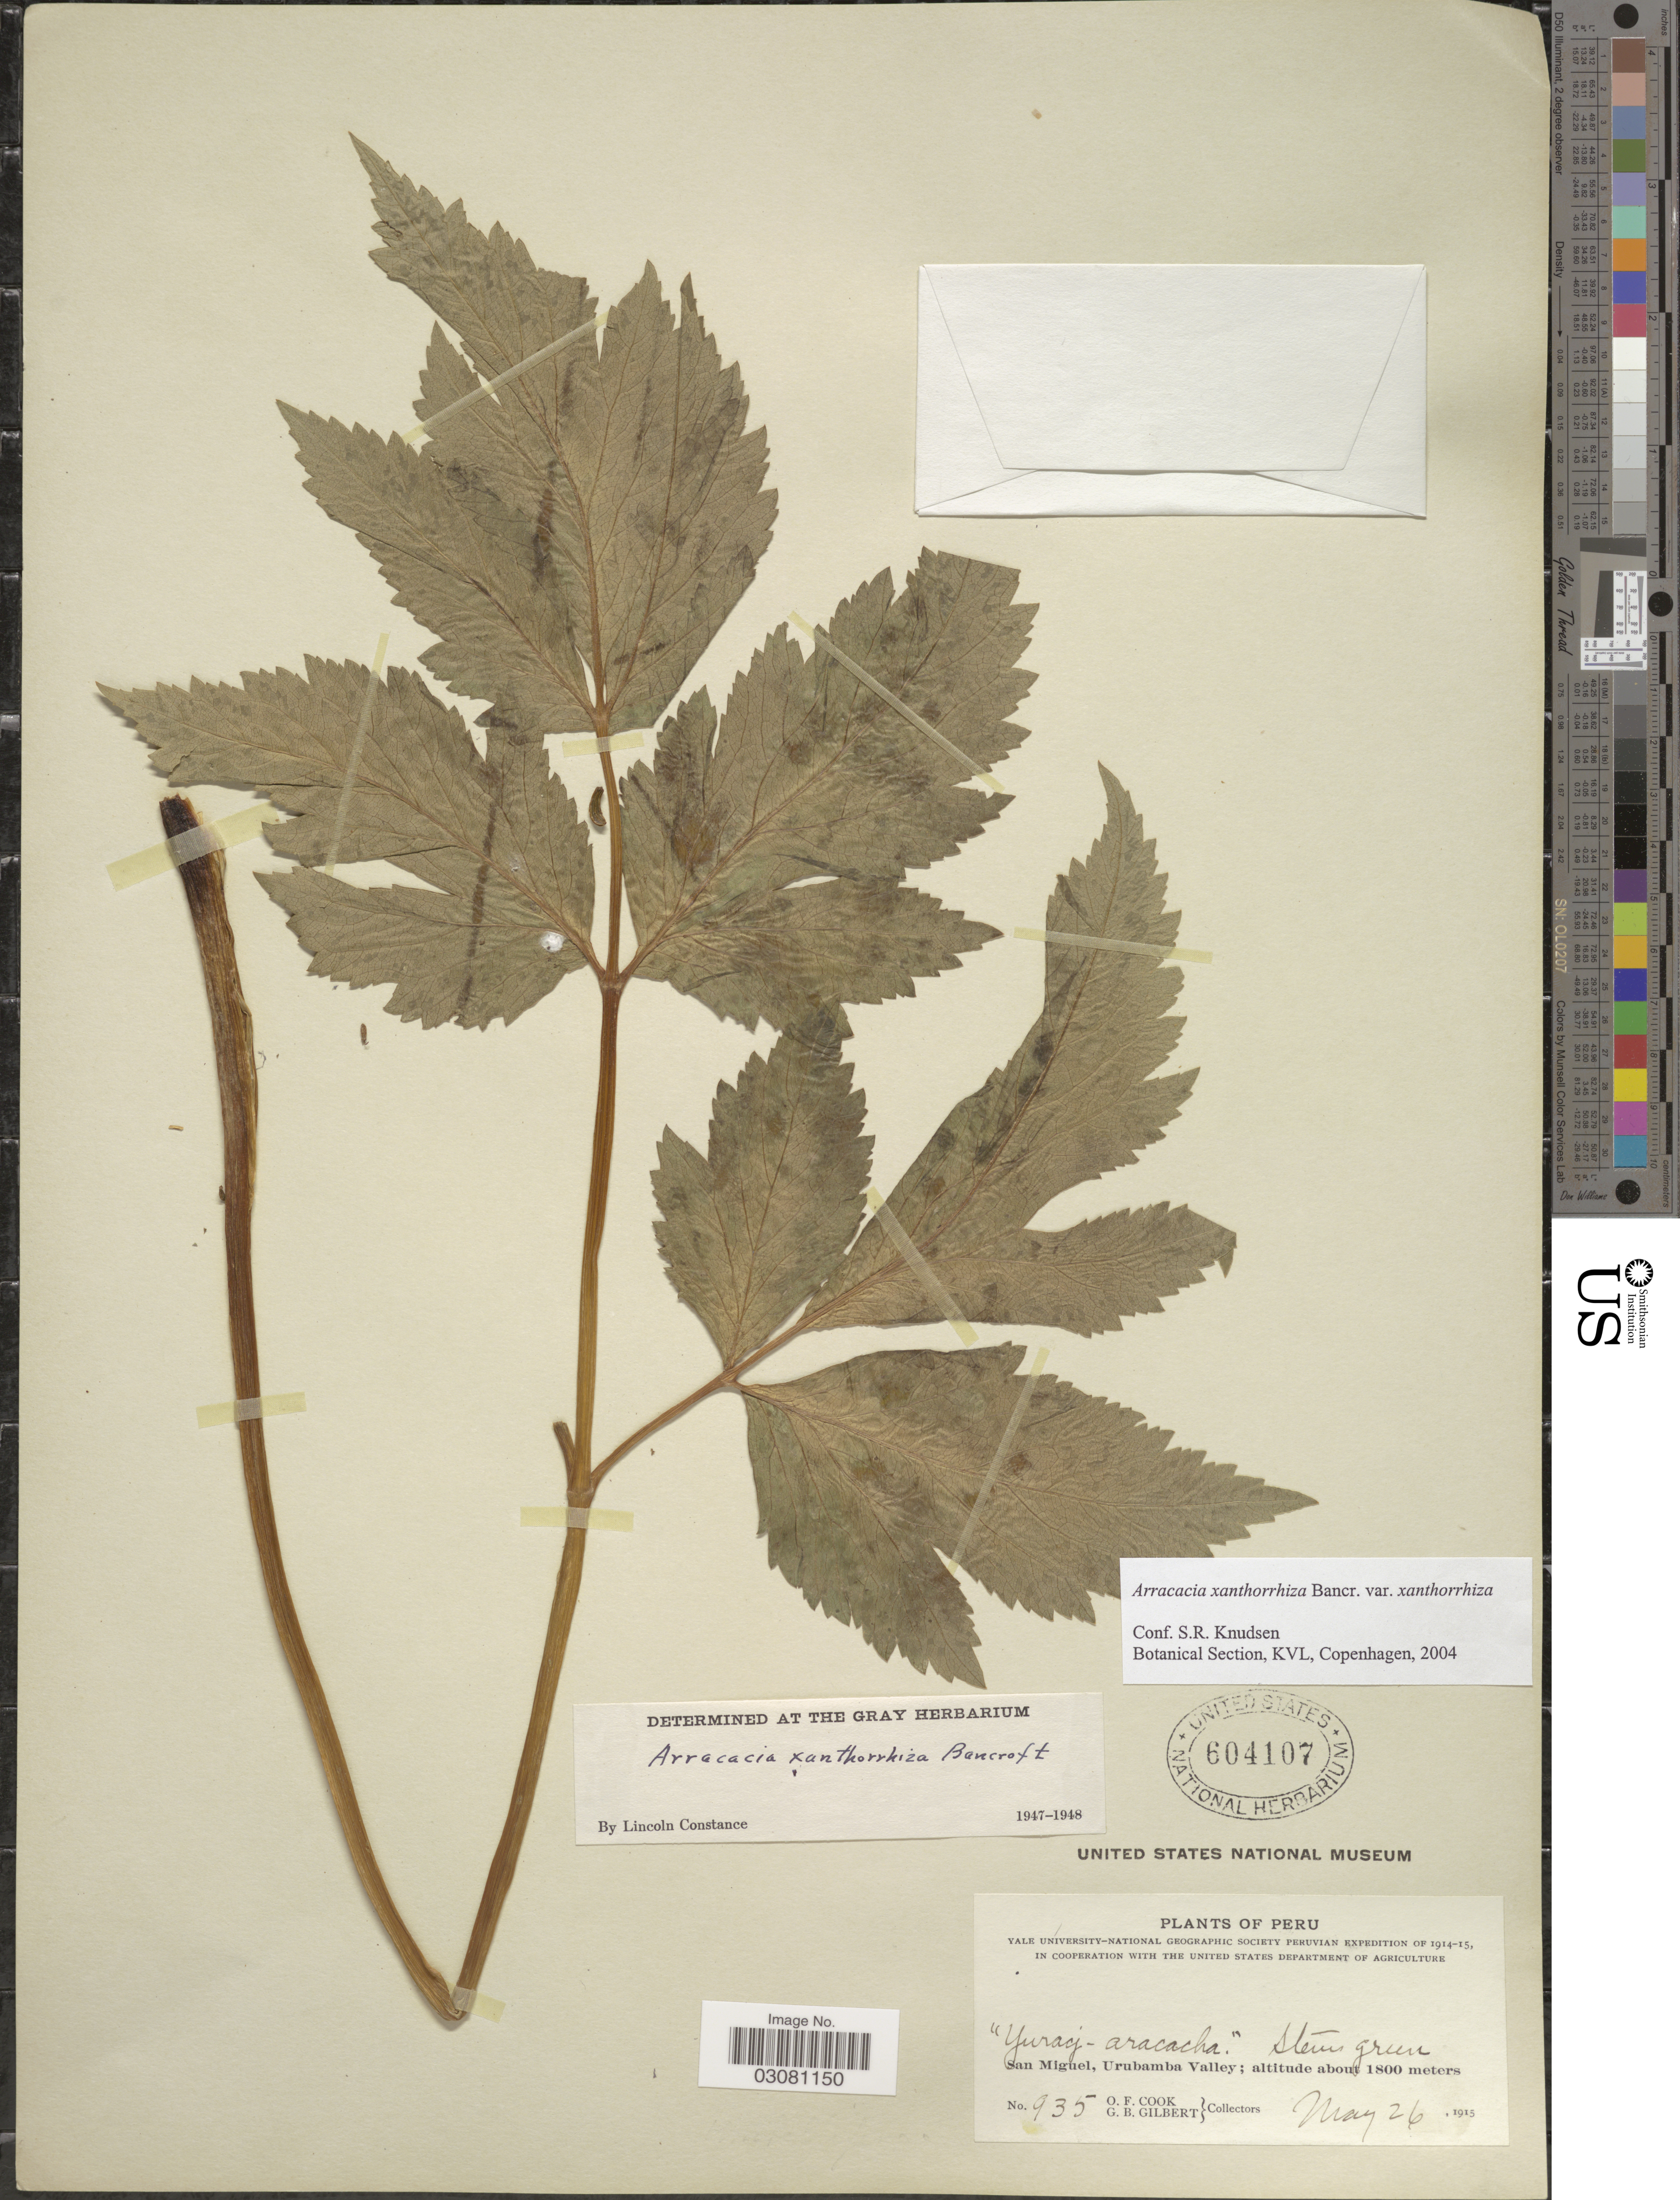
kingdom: Plantae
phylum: Tracheophyta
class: Magnoliopsida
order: Apiales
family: Apiaceae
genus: Arracacia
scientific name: Arracacia xanthorrhiza var. xanthorrhiza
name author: Bancr.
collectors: O. F. Cook & G. B. Gilbert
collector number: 935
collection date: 1915-05-26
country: Peru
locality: San Miguel, Urubamba Valley.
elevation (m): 1800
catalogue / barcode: US 604107